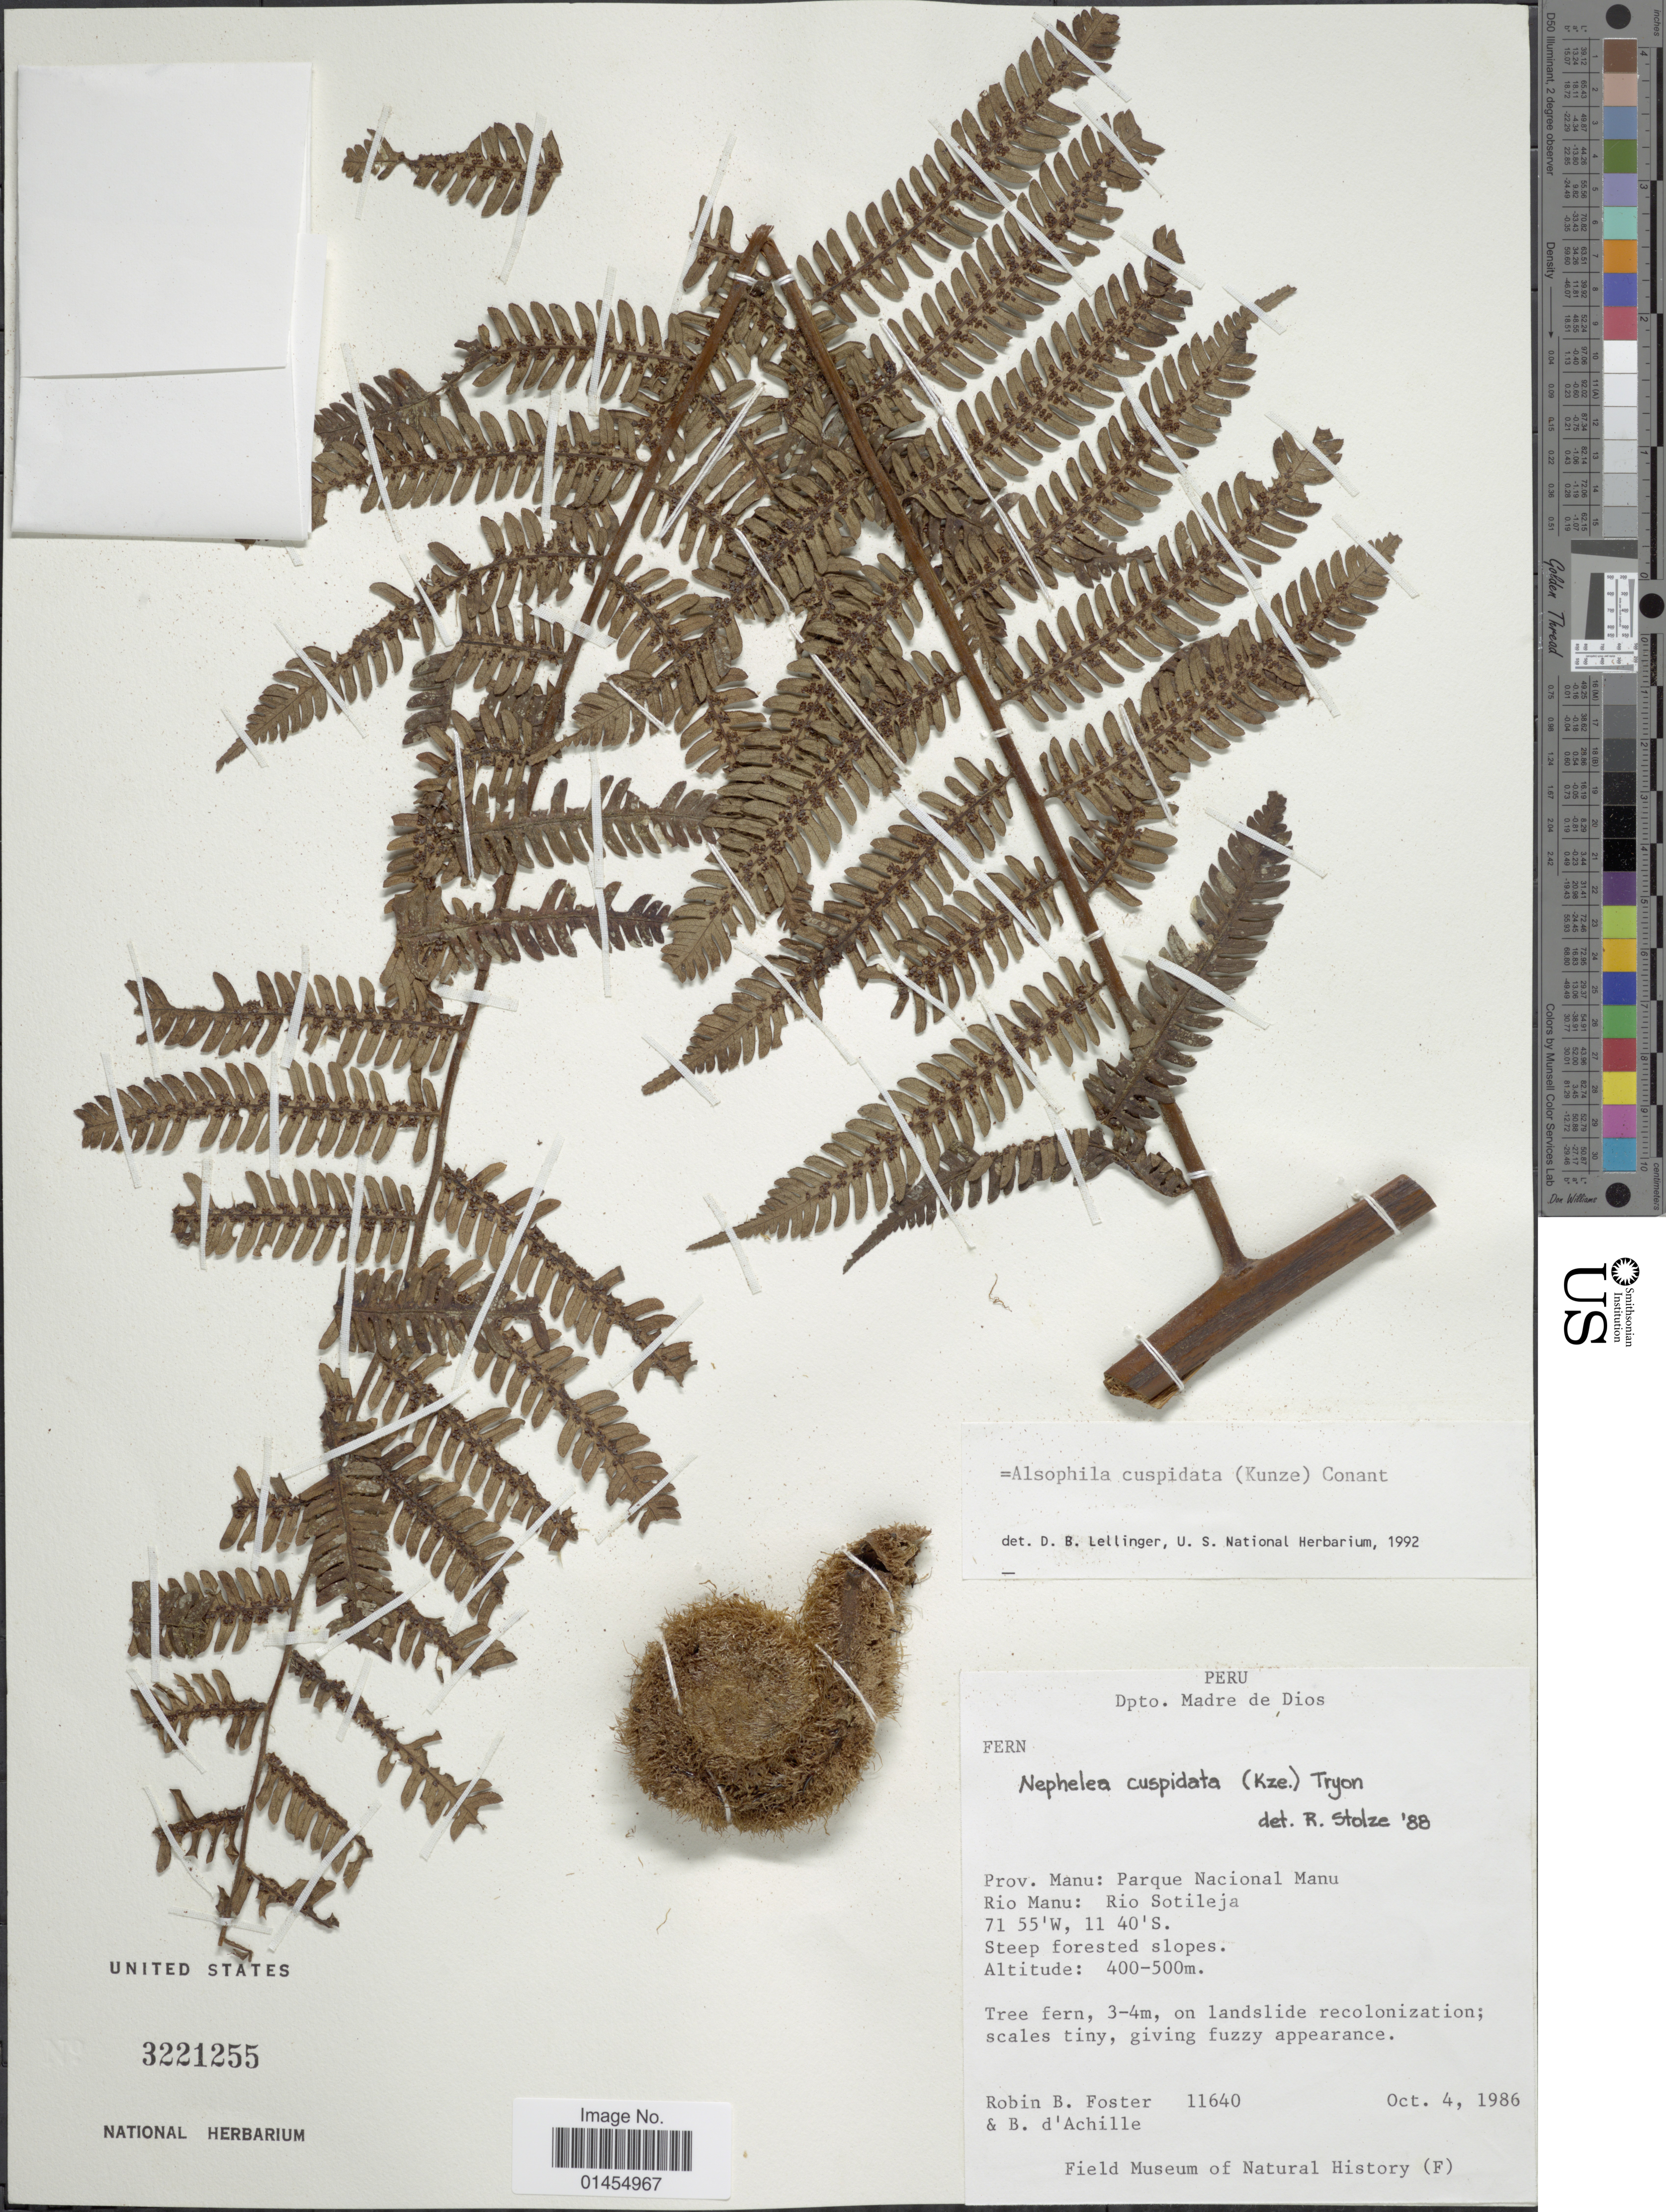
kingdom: Plantae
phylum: Tracheophyta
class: Polypodiopsida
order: Cyatheales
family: Cyatheaceae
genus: Alsophila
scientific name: Alsophila cuspidata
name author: (Kunze) D.S. Conant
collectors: R. B. Foster & B. d'Achille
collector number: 11640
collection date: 1986-10-04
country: Peru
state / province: Madre de Dios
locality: Prov. Manu: Parque Nacional Manu. Rio Manu: Rio Sotileja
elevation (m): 400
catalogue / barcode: US 3221255